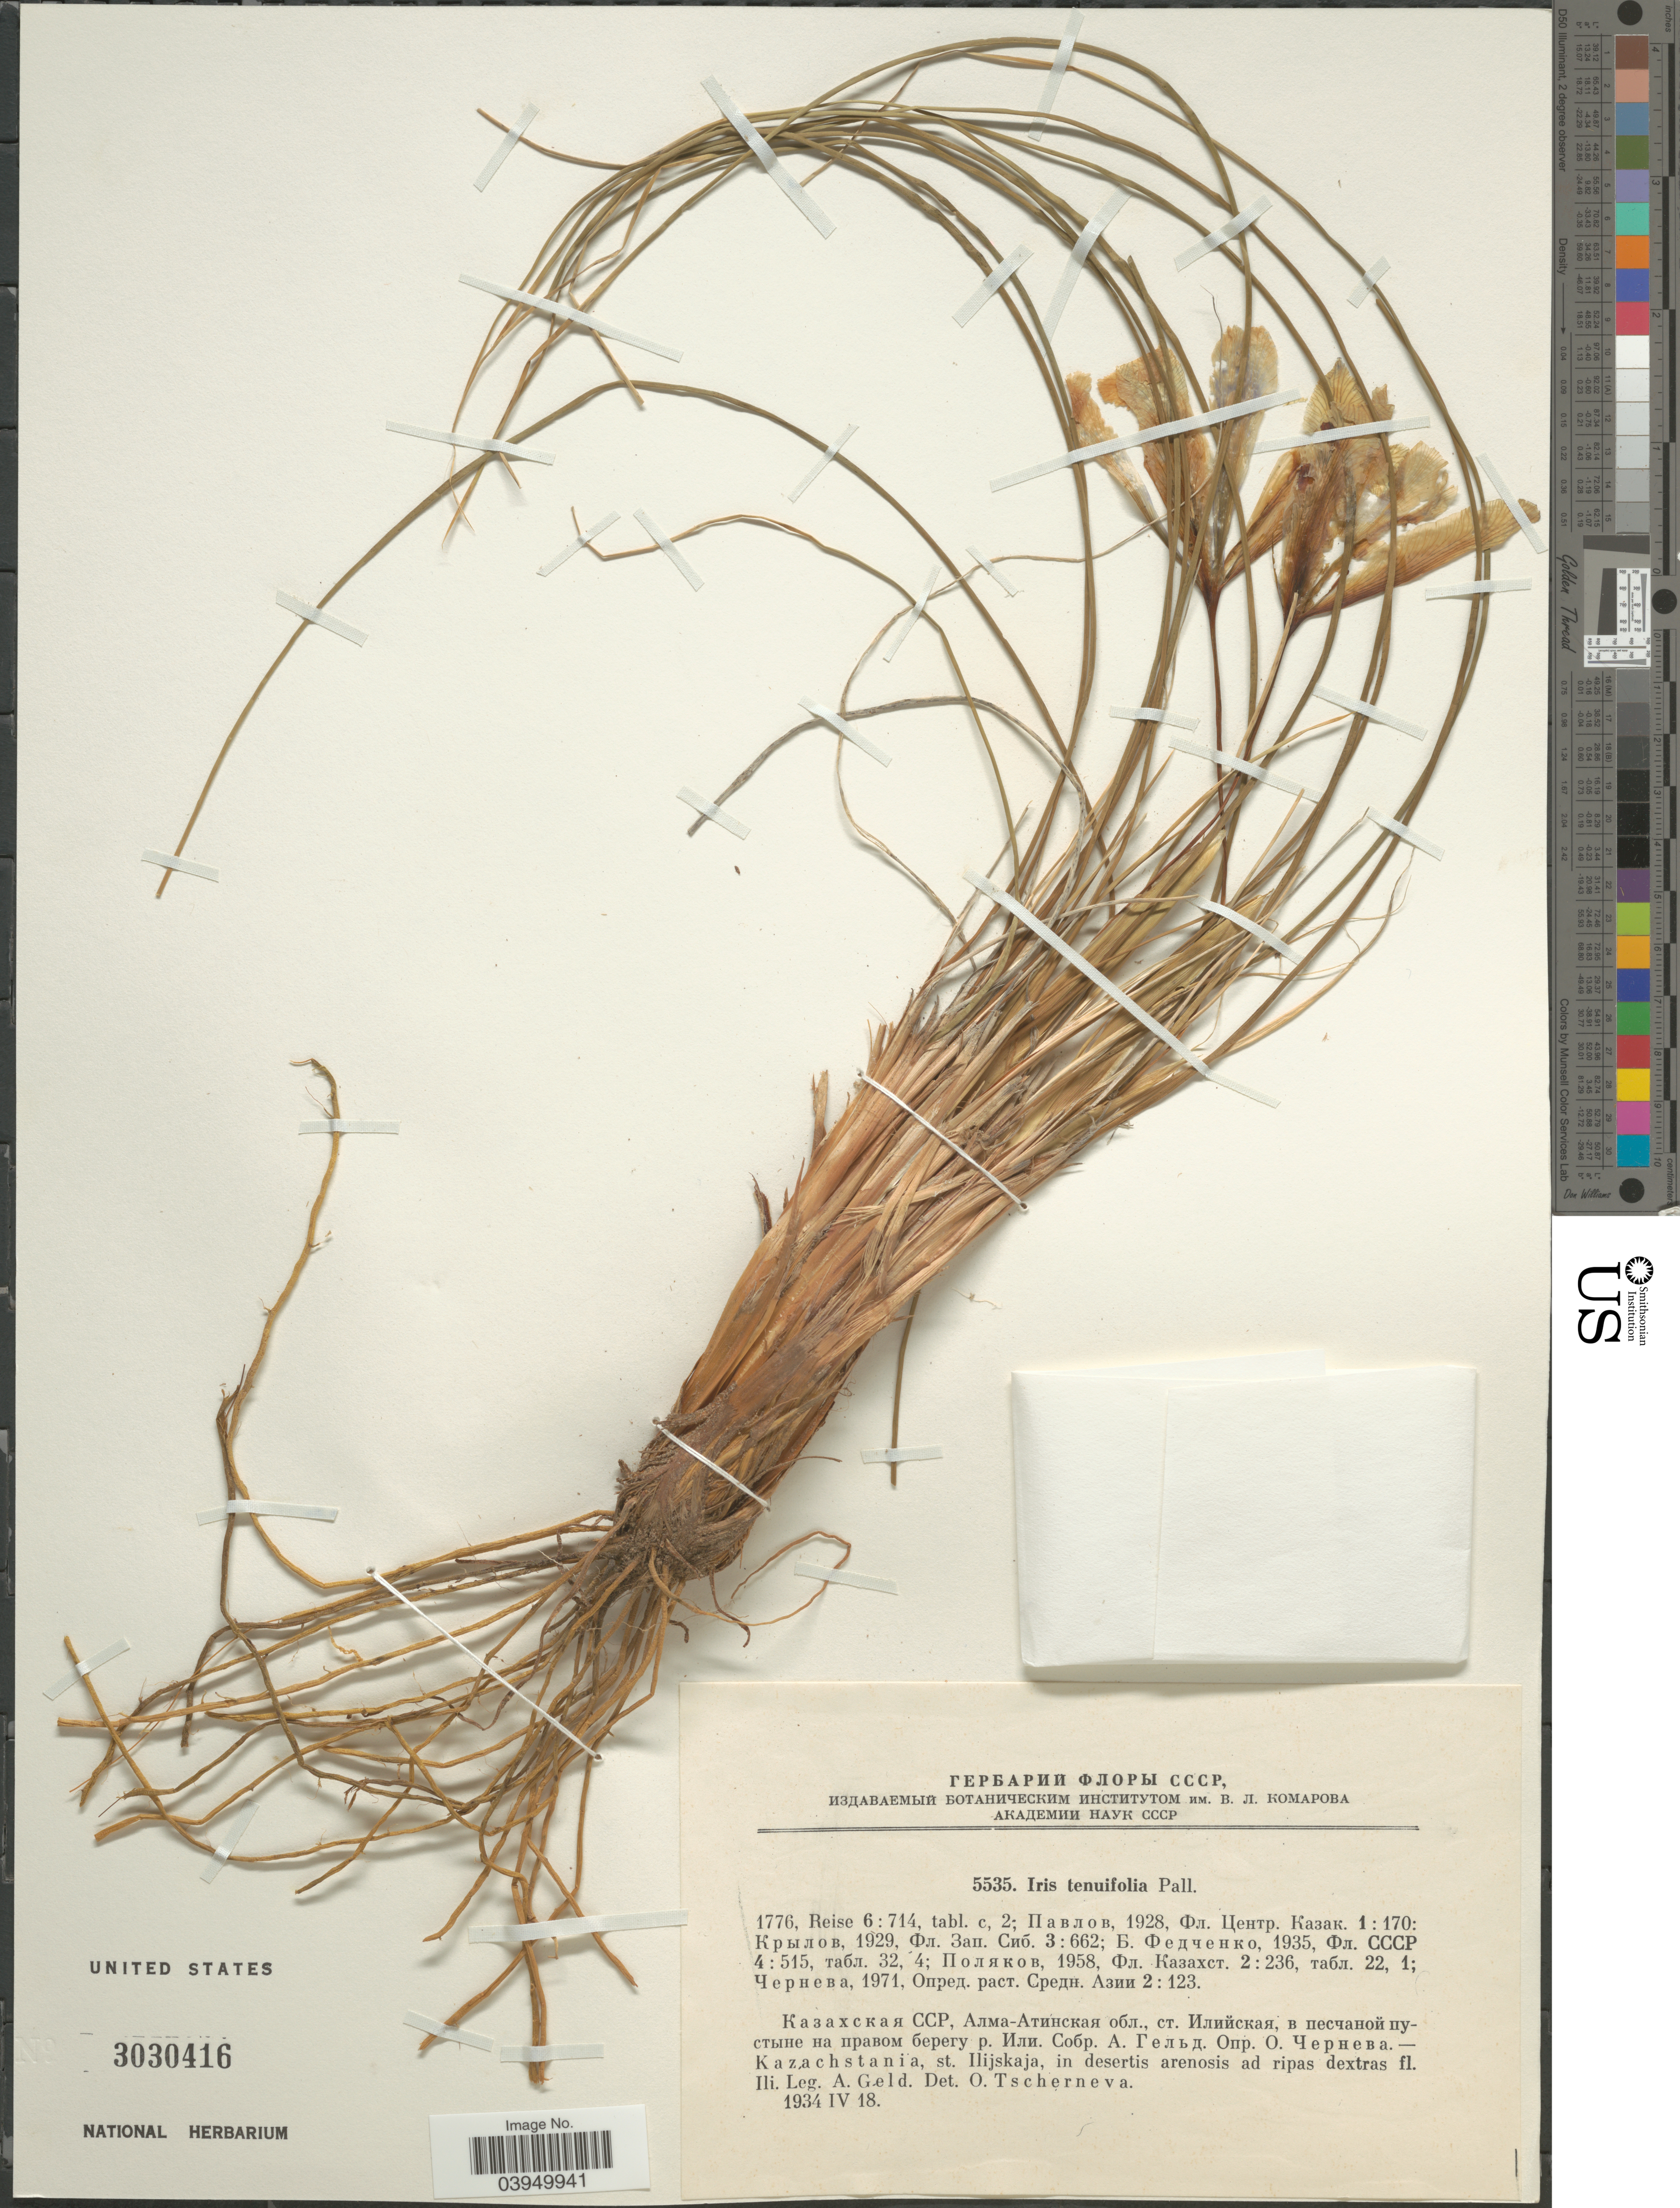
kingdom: Plantae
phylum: Tracheophyta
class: Liliopsida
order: Asparagales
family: Iridaceae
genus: Iris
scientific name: Iris tenuifolia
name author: Pall.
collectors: A. Geld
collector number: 5535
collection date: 1934-04-18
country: Kazakhstan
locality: Kazachstania, st. Ilijskaja, in desertis arenosis ad ripas dextras fl. Ili.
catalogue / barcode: US 3030416